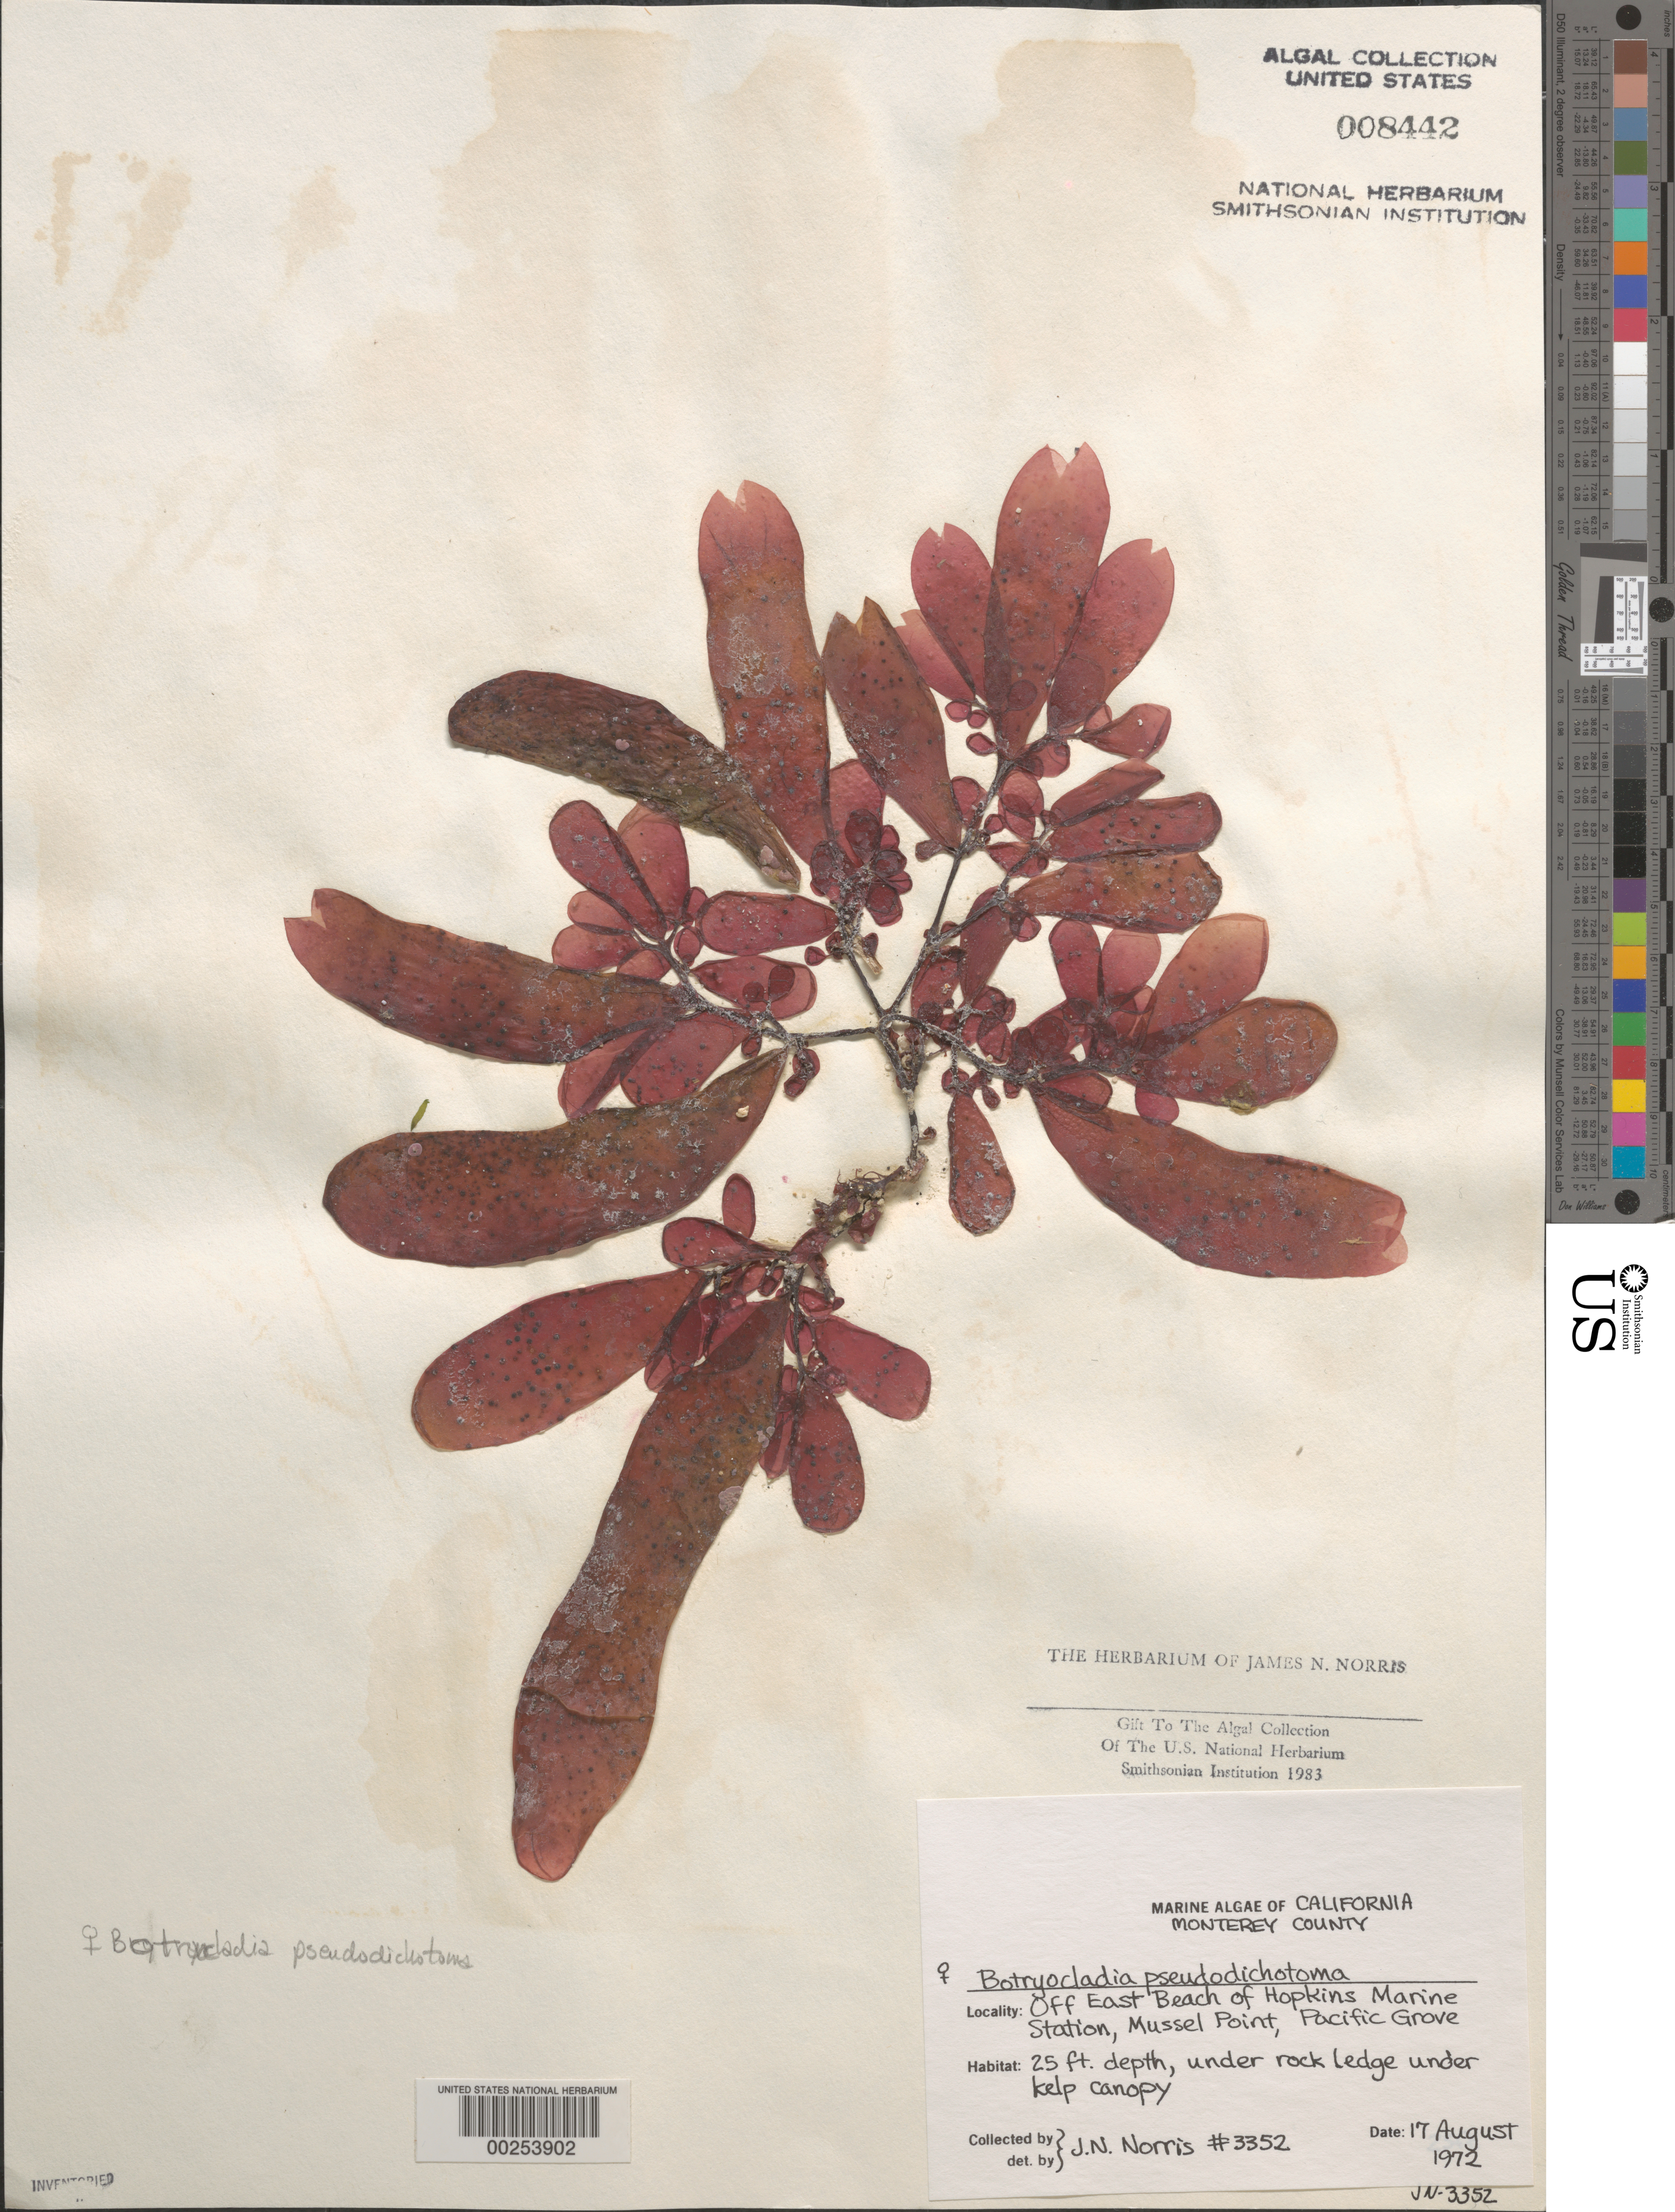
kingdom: Plantae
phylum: Rhodophyta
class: Florideophyceae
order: Rhodymeniales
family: Rhodymeniaceae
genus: Botryocladia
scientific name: Botryocladia pseudodichotoma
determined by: Norris, James N.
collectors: J. N. Norris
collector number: JN-3352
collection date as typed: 17 Aug 1972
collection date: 1972-08-17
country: United States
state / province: California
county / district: Monterey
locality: Pacific Grove, Mussel Point, off east beach of Hopkins Marine Station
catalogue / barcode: US 8442